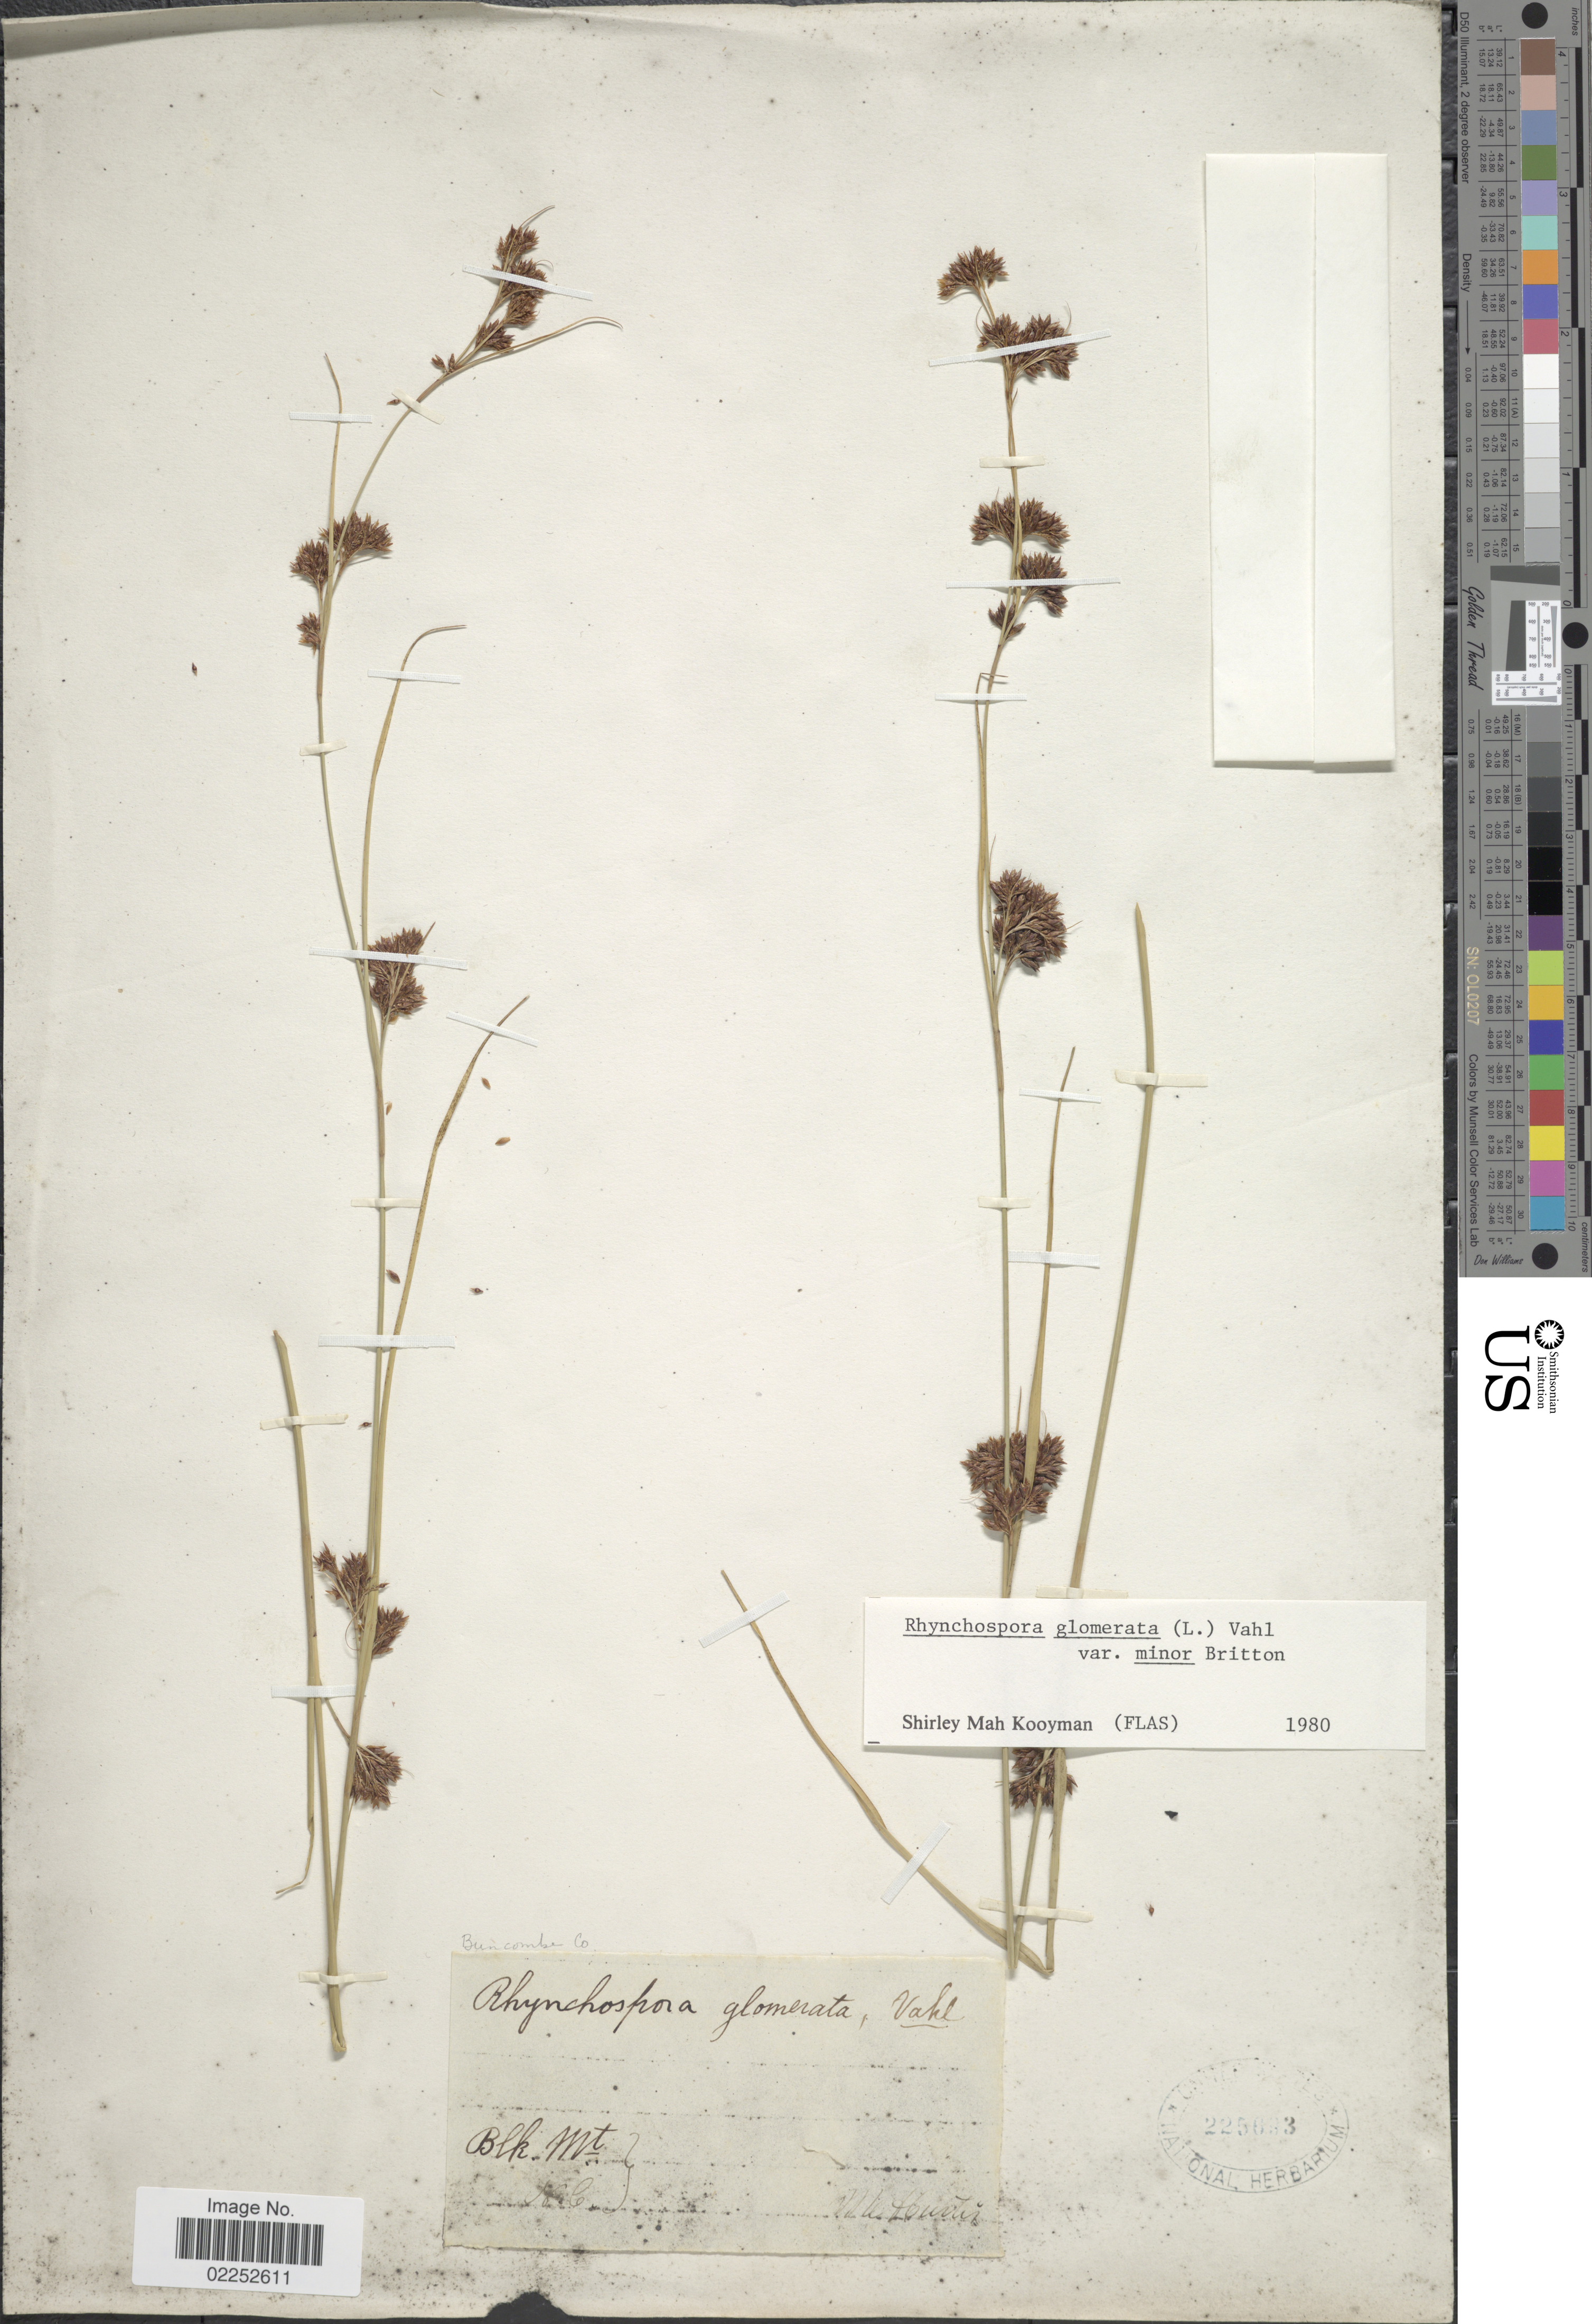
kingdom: Plantae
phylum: Tracheophyta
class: Liliopsida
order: Poales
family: Cyperaceae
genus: Rhynchospora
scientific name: Rhynchospora capitellata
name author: (Michx.) Vahl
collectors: M. A. Curtis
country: United States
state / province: North Carolina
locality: Blk Mt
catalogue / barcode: US 225633